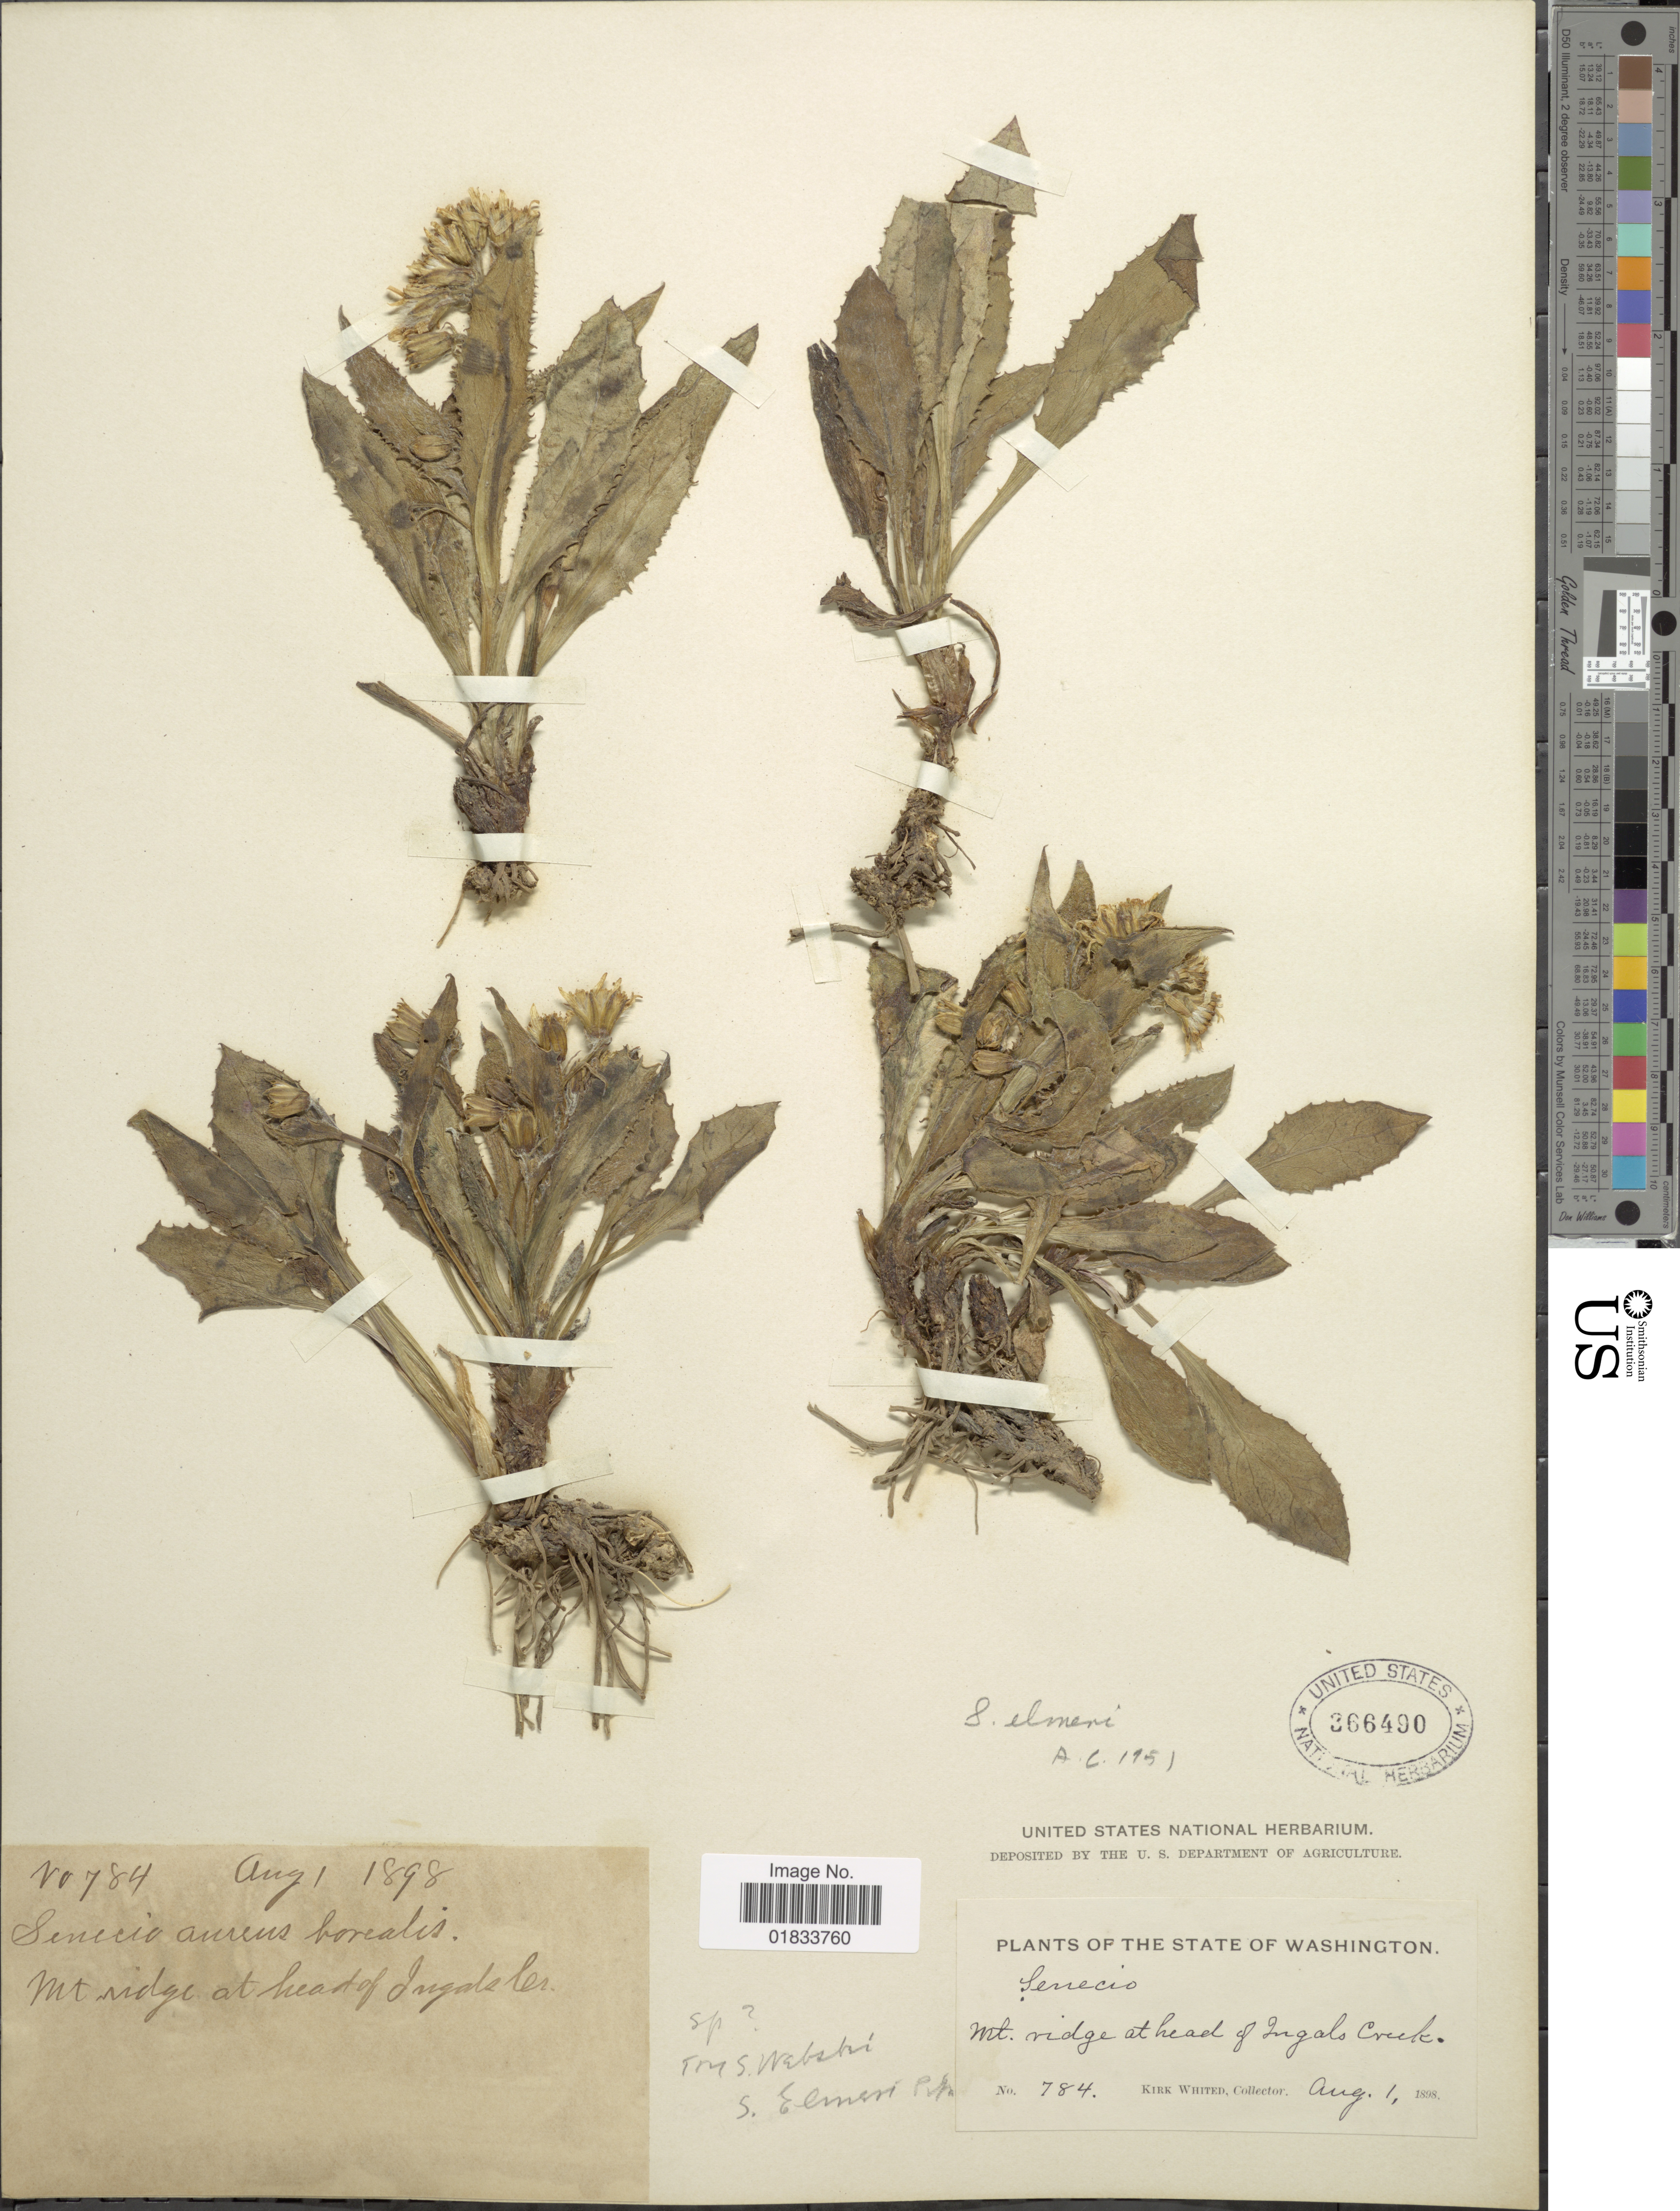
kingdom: Plantae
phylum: Tracheophyta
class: Magnoliopsida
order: Asterales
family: Asteraceae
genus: Senecio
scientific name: Senecio elmeri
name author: Piper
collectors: K. Whited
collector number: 784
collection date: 1898-08-01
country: United States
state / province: Washington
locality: Mt. Ridge at head of Ingals Creek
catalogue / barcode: US 366490